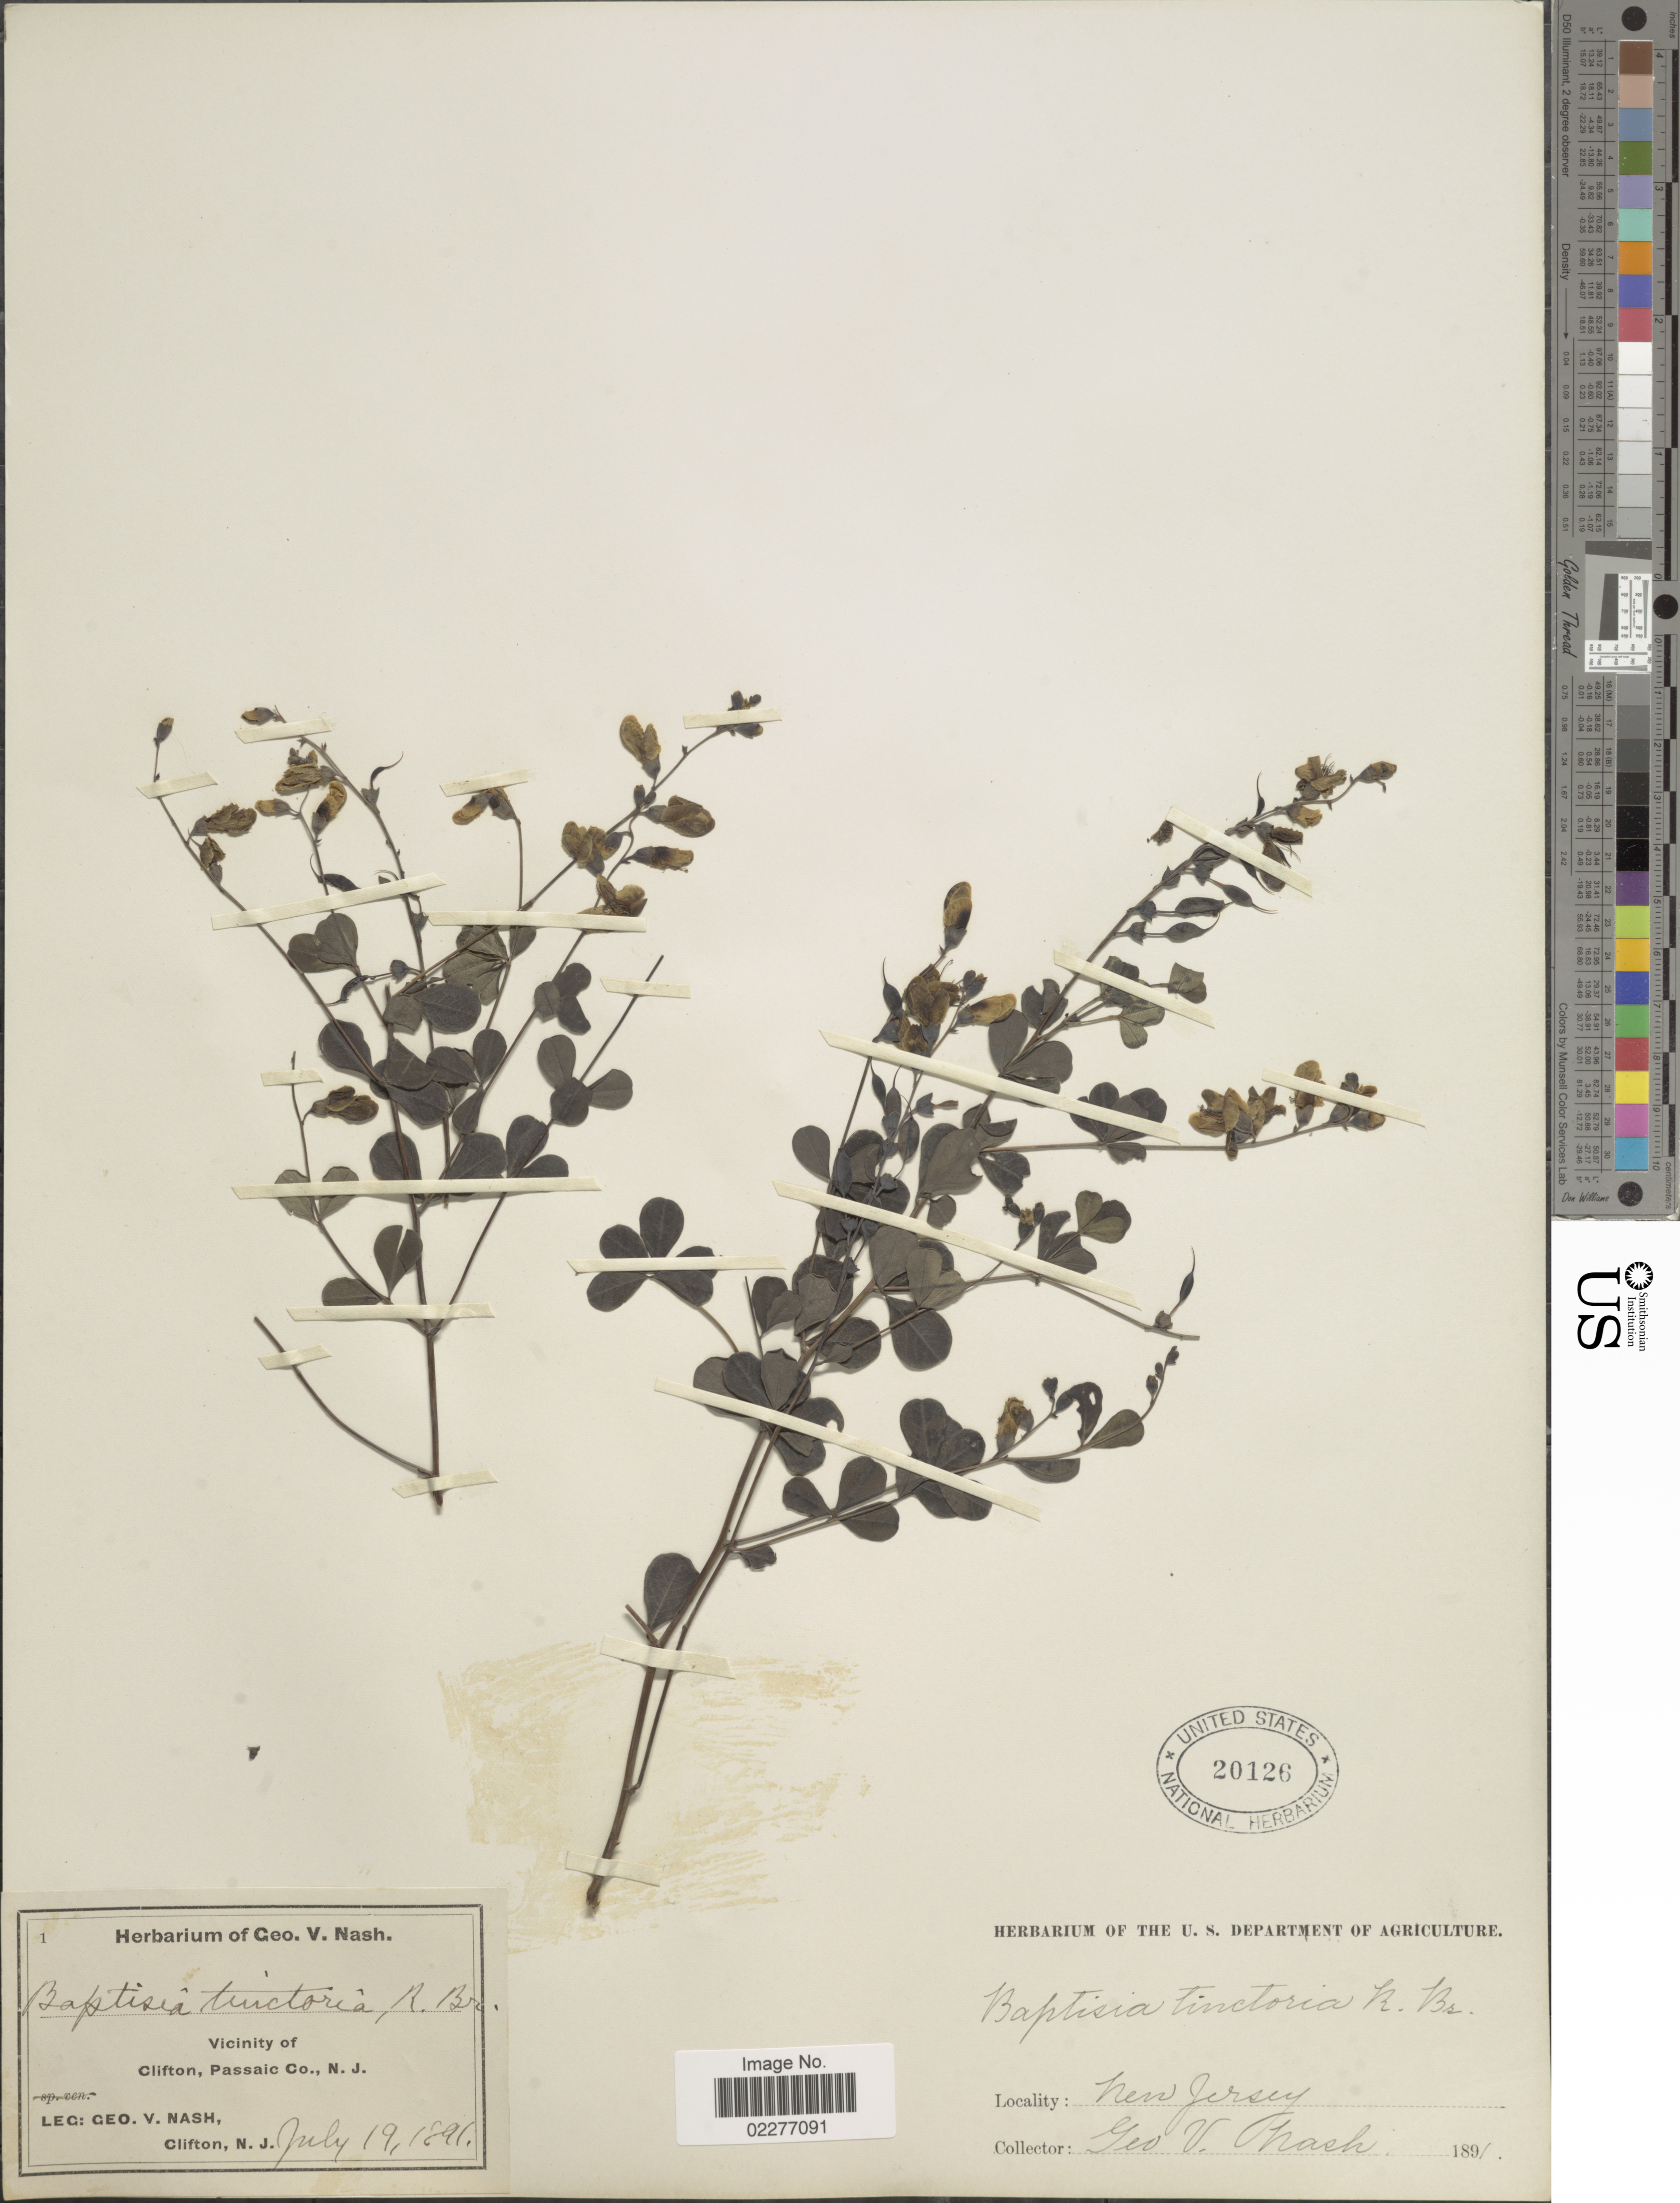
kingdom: Plantae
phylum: Tracheophyta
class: Magnoliopsida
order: Fabales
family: Fabaceae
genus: Baptisia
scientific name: Baptisia tinctoria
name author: (L.) R. Br.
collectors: G. V. Nash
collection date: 1891-07-19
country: United States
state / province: New Jersey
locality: Vicinity of Clifton, Passaic Co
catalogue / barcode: US 20126